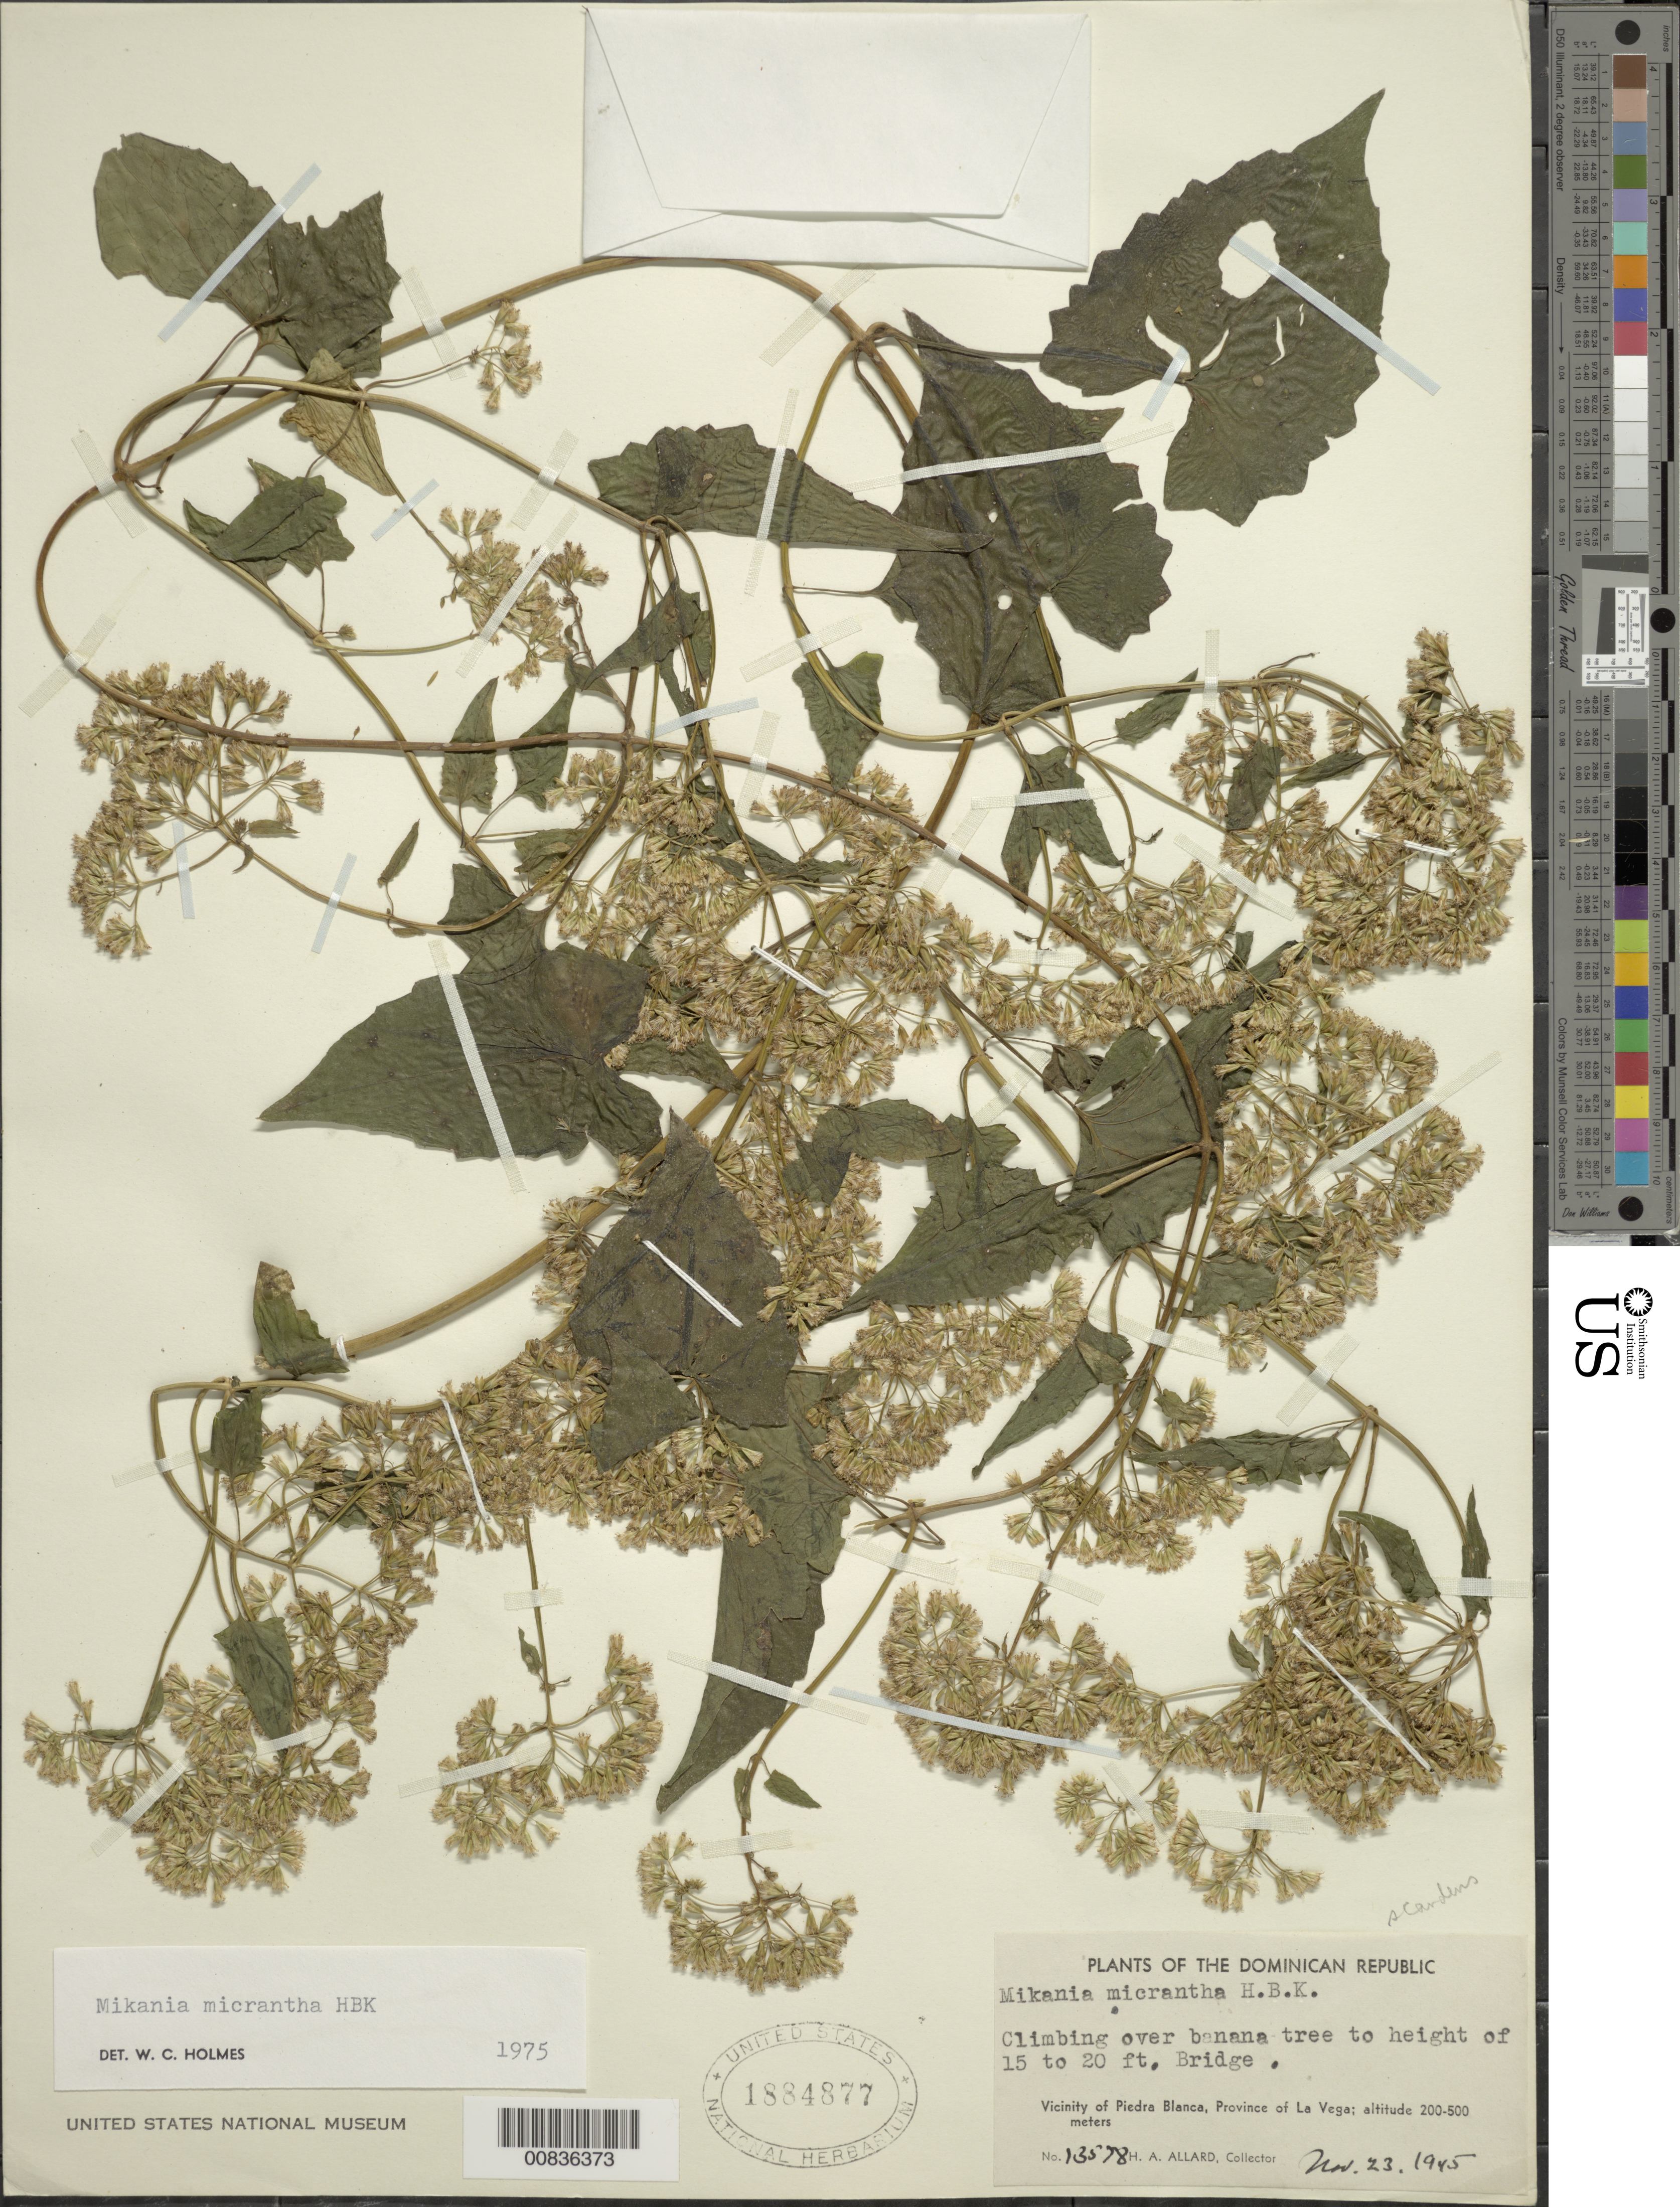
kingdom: Plantae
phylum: Tracheophyta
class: Magnoliopsida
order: Asterales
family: Asteraceae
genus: Mikania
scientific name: Mikania micrantha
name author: Kunth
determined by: Holmes, W. C.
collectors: H. A. Allard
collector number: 13578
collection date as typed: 23 Nov 1945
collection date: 1945-11-23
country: Dominican Republic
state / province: La Vega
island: Hispaniola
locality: Vicinity of Piedra Blanca, bridge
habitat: Over banana tree,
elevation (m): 200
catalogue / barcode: US 1884877